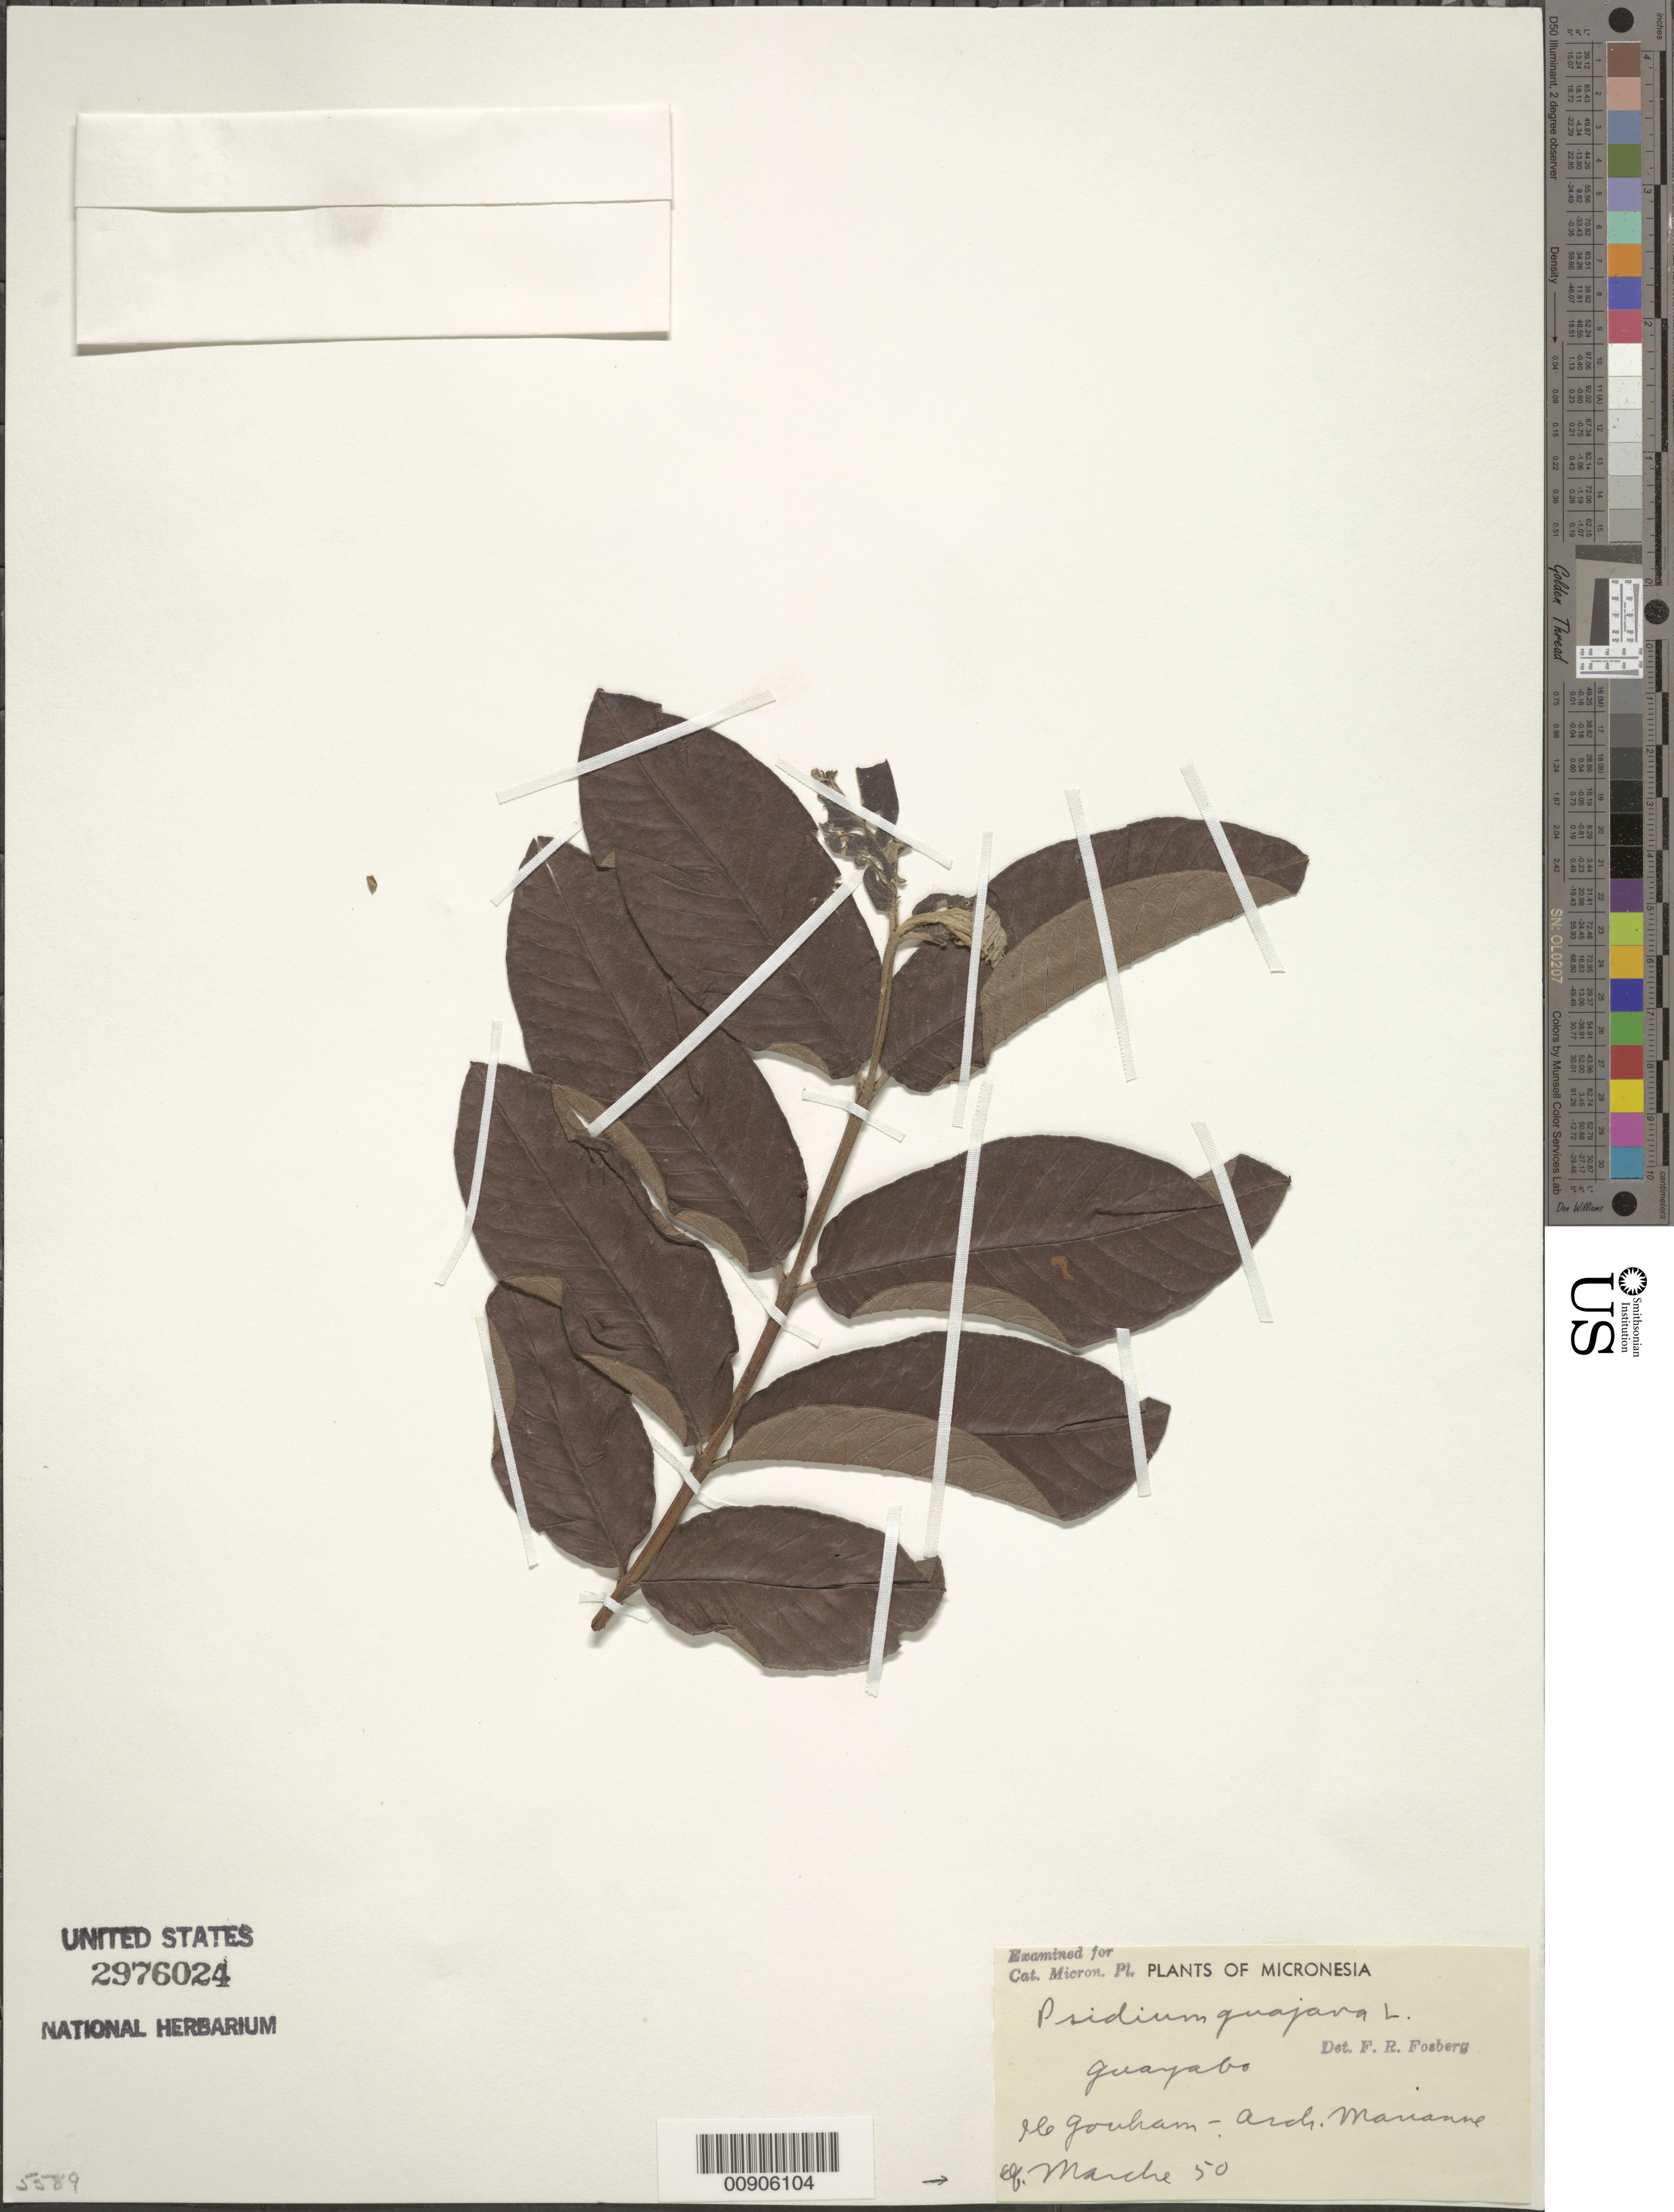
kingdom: Plantae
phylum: Tracheophyta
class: Magnoliopsida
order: Myrtales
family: Myrtaceae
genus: Psidium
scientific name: Psidium guajava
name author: L.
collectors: A. Marche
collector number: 50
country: Guam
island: Guam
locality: Marianne Arch., Gouham.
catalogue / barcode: US 2976024